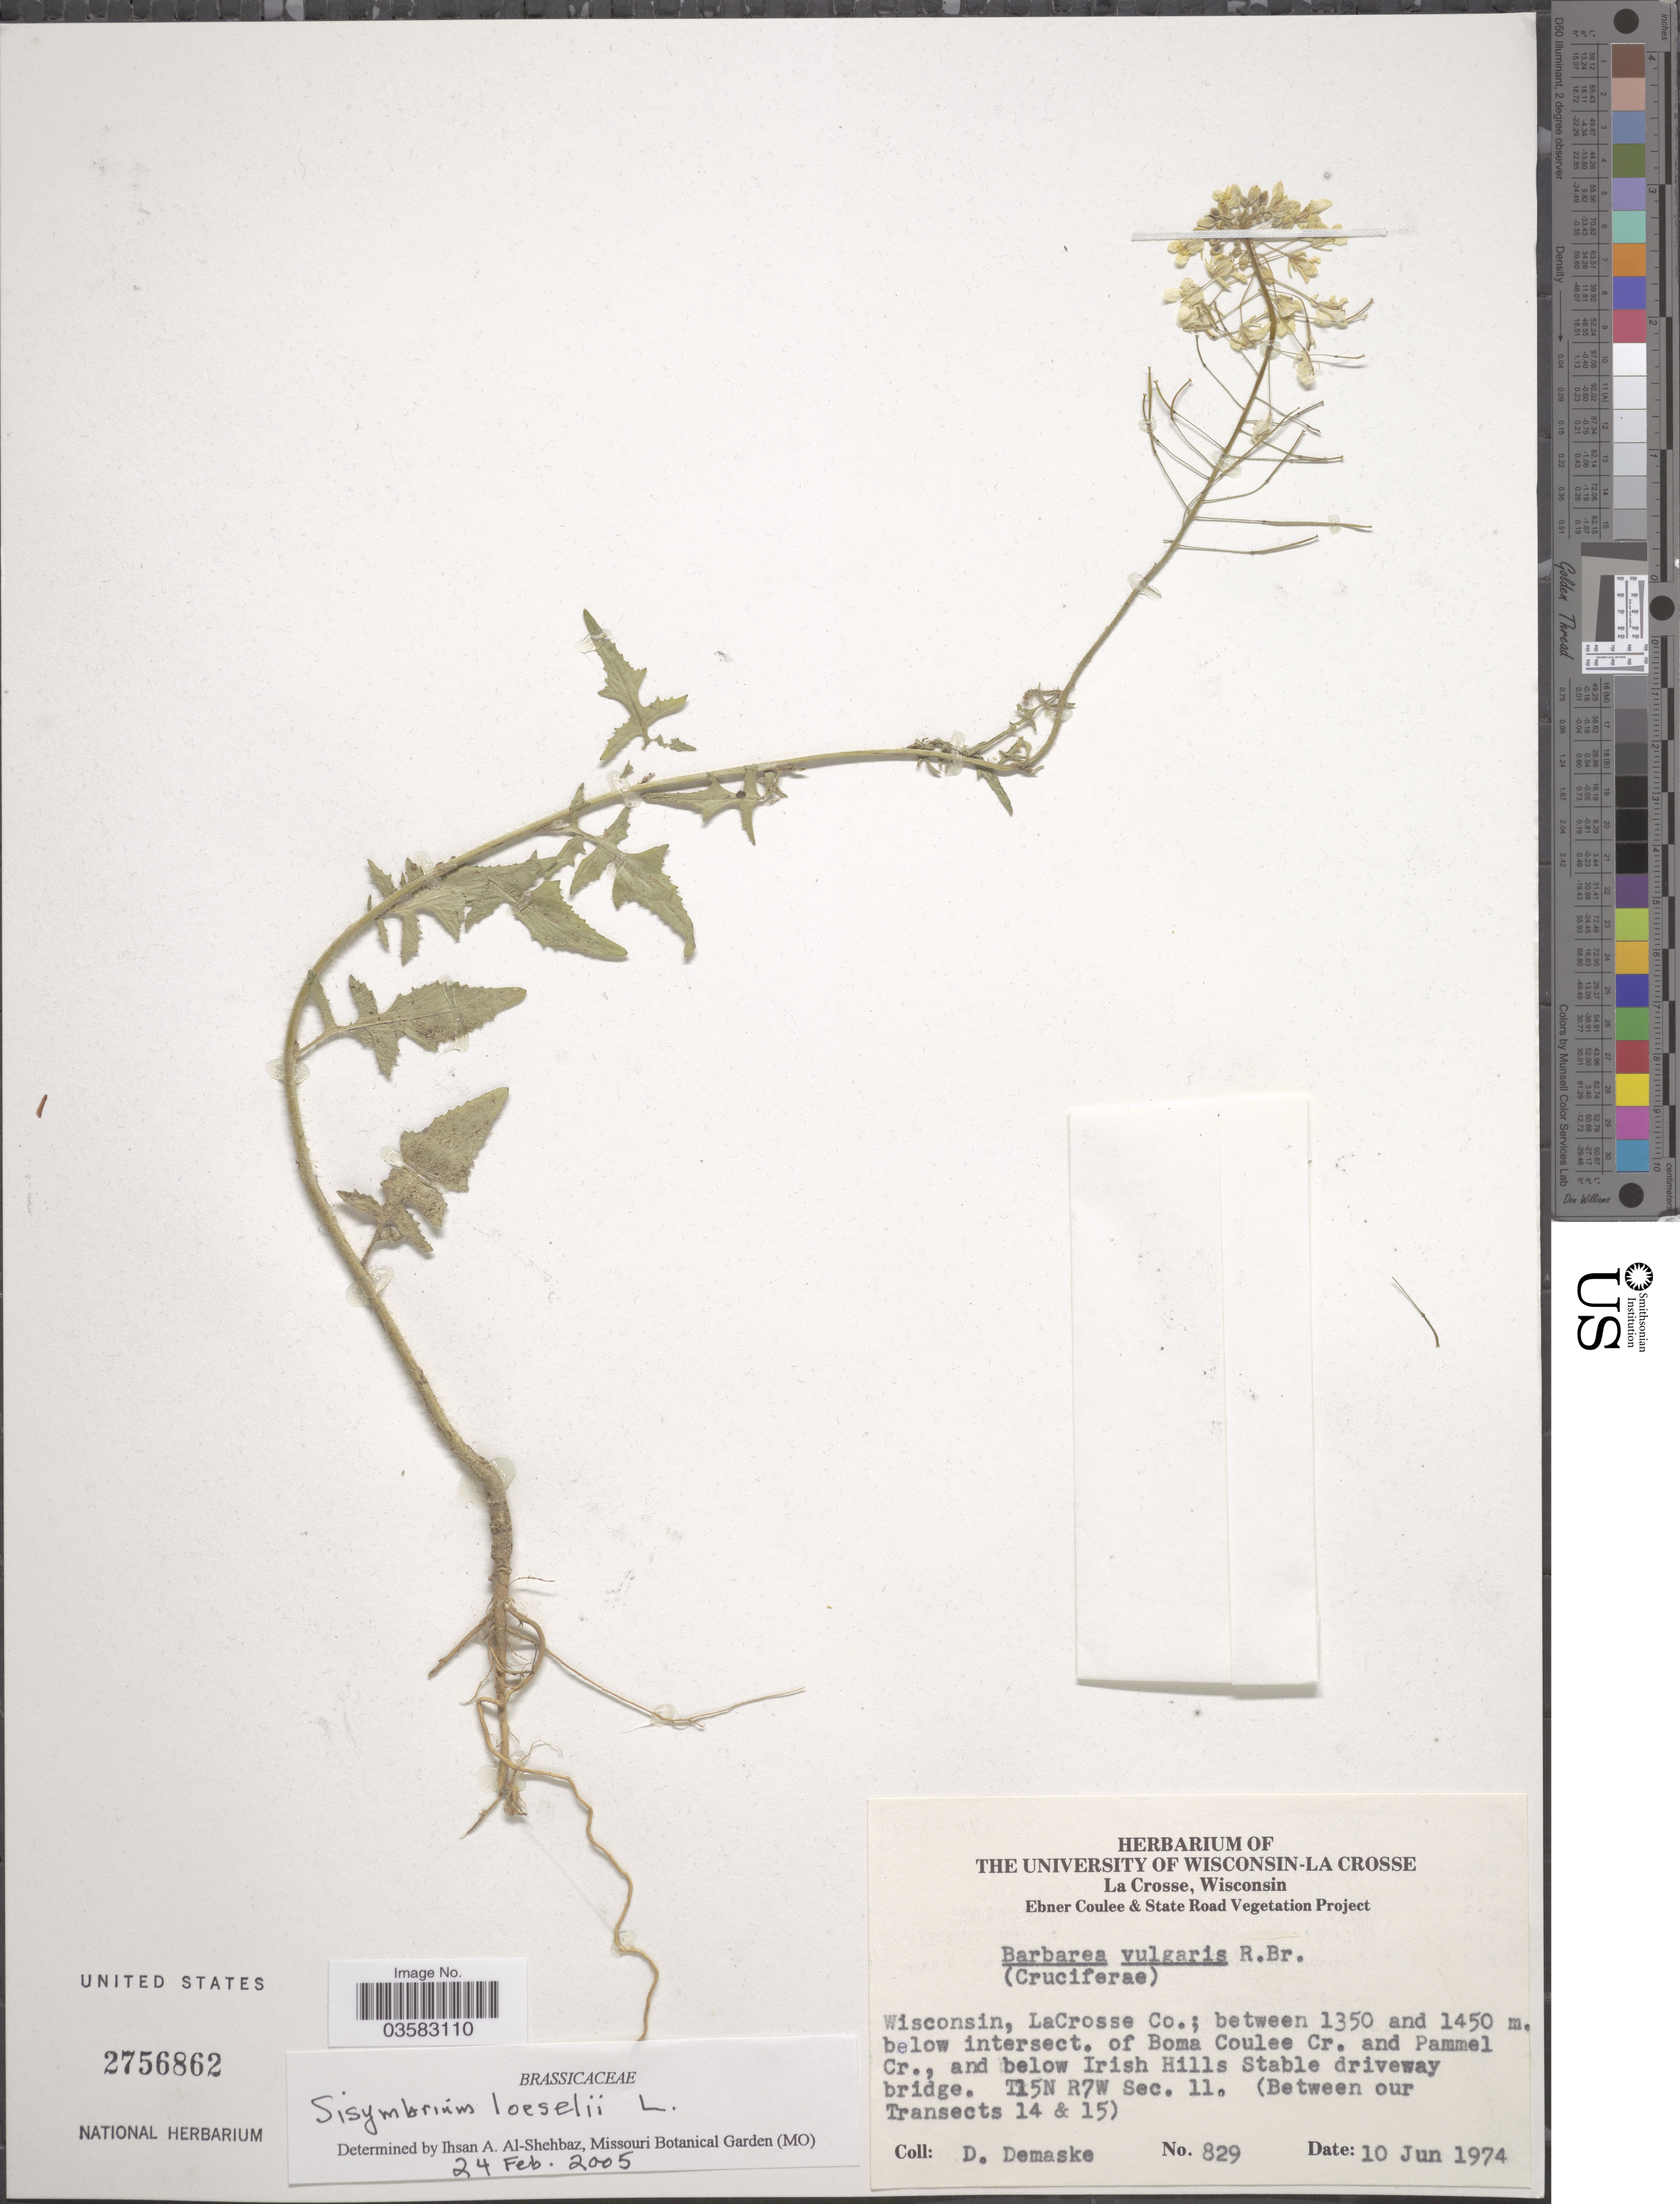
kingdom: Plantae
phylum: Tracheophyta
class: Magnoliopsida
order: Brassicales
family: Brassicaceae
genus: Sisymbrium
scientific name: Sisymbrium loeselii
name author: L.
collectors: D. Demaske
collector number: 829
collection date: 1974-06-10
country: United States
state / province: Wisconsin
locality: La Crosse. LaCrosse Co.; between 1350 and 1450 m. below intersect. of Boma Coulee Cr. and Pammel Cr., and below Irish Hills Stable driveway bridge. T15N R7W Sec. 11. (Between our Transects 14 & 15).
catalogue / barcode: US 2756862